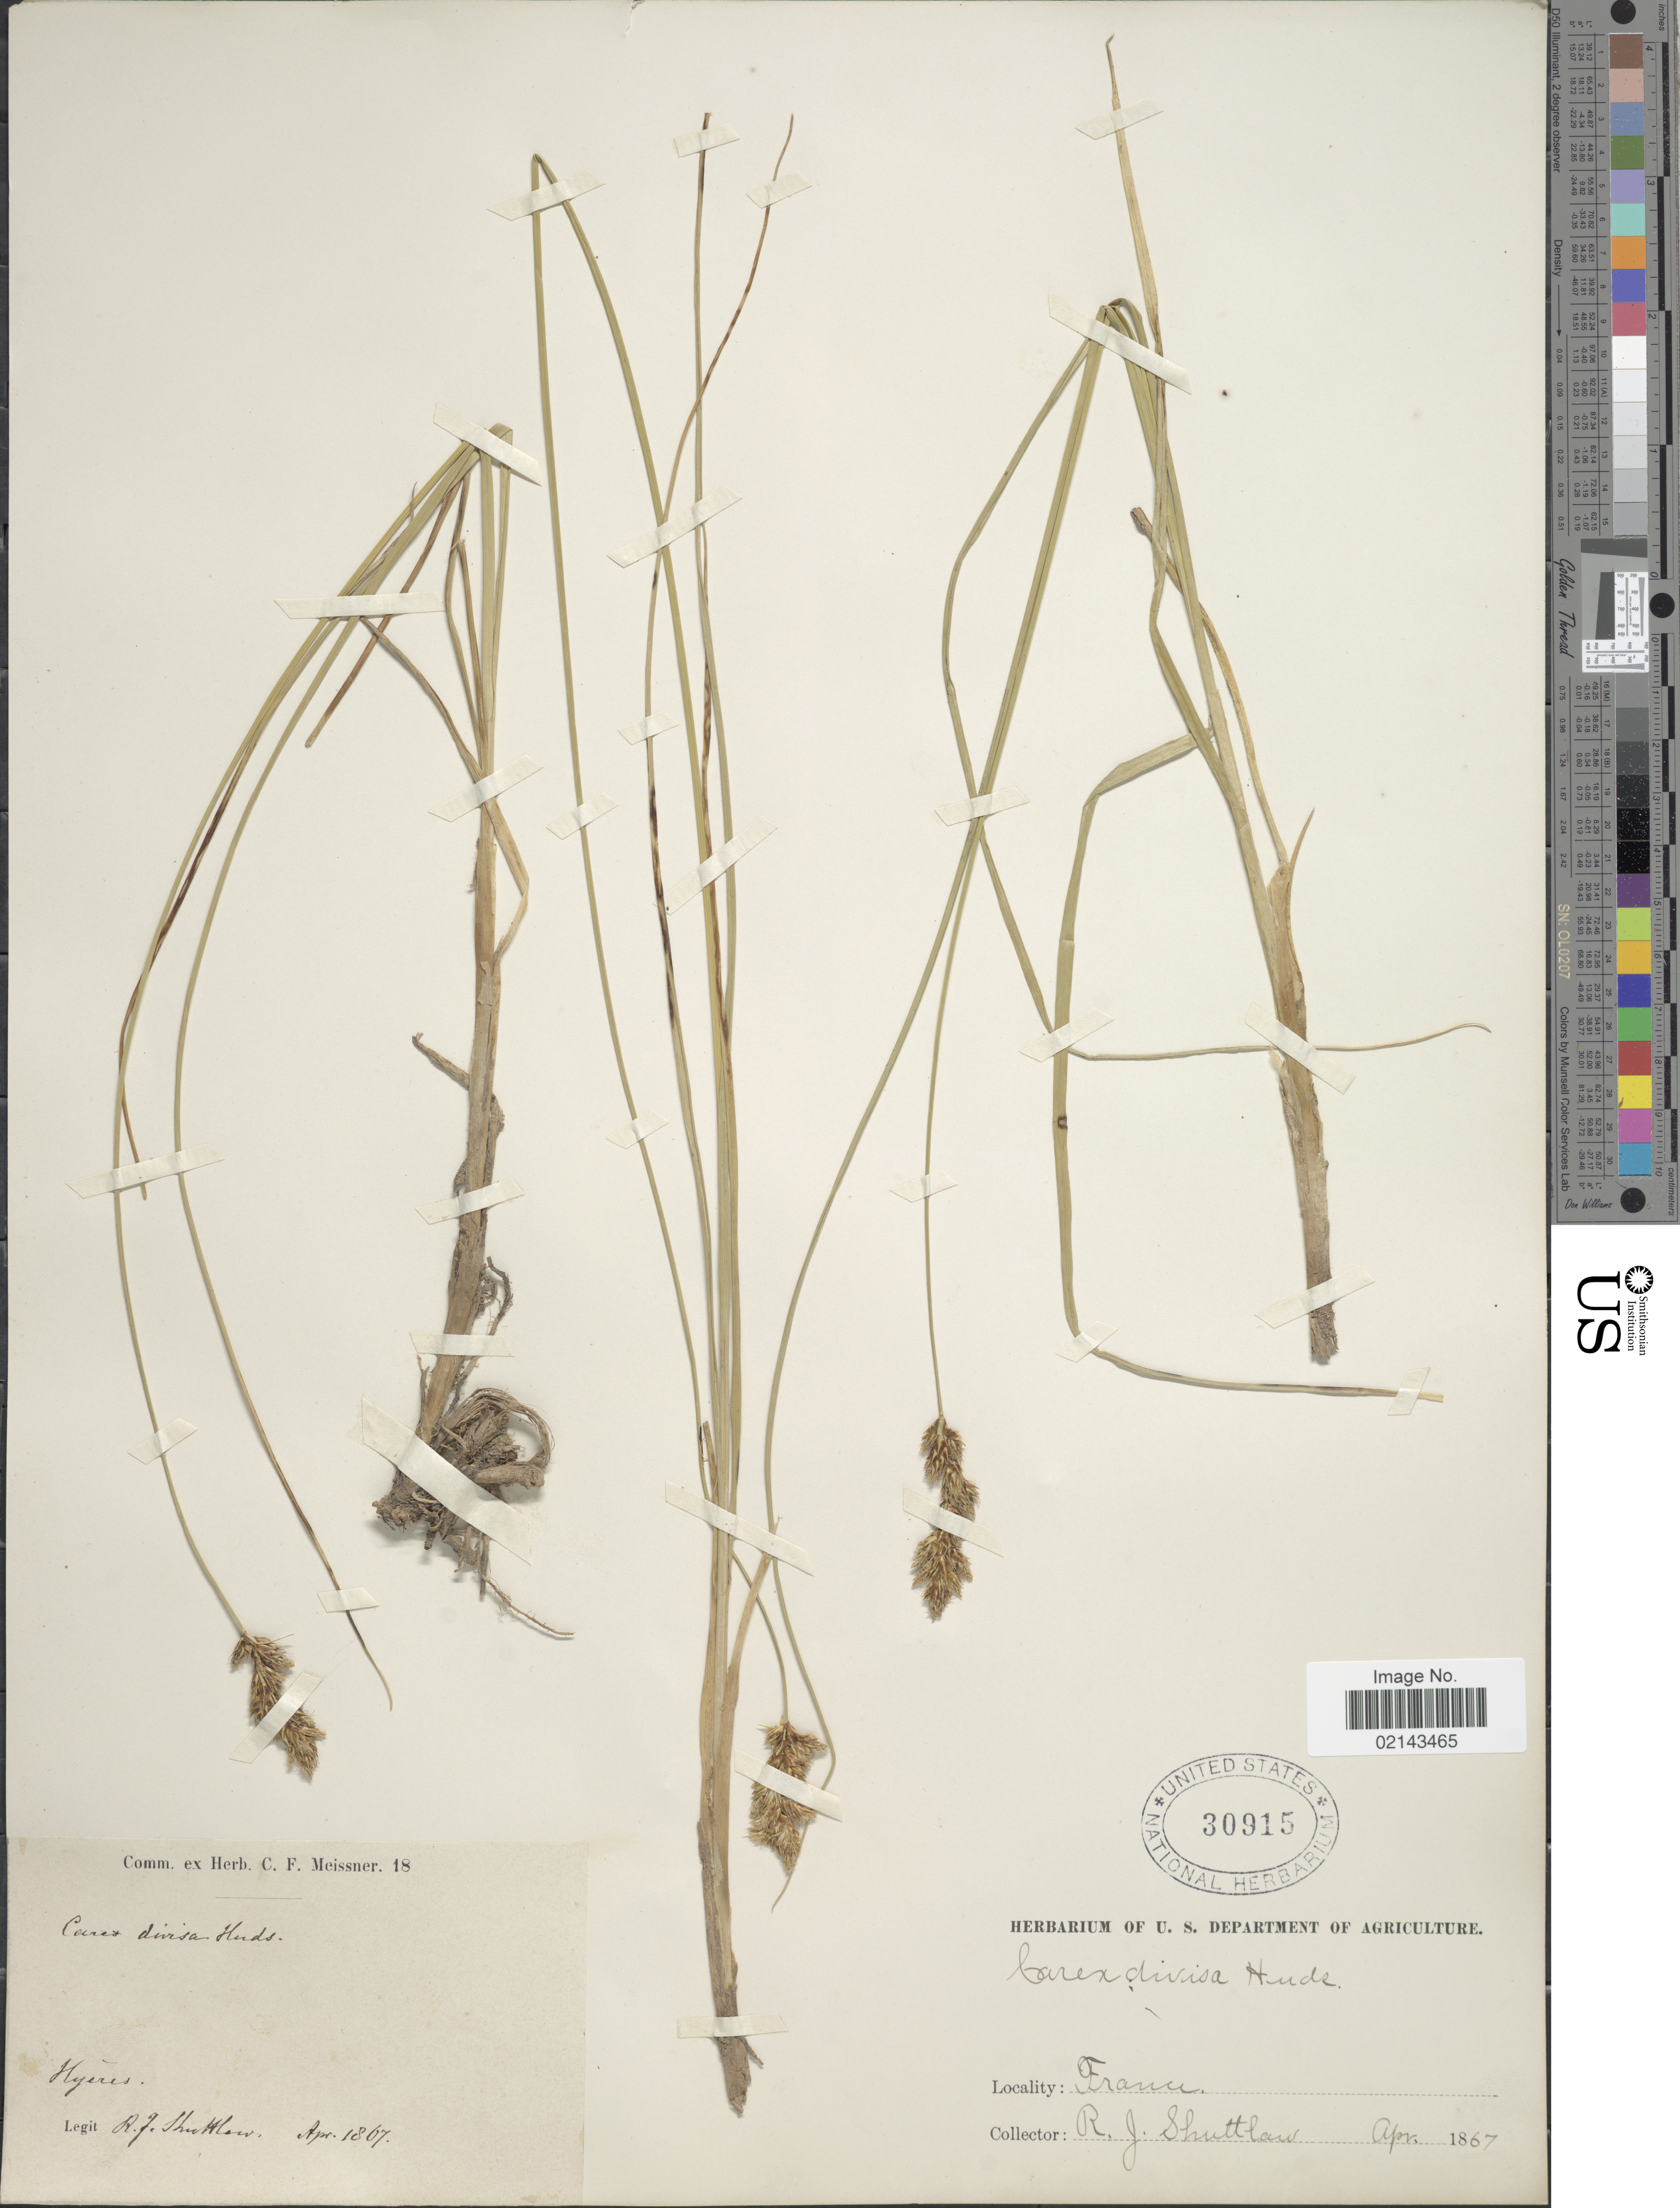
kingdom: Plantae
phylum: Tracheophyta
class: Liliopsida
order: Poales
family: Cyperaceae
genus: Carex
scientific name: Carex divisa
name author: Huds.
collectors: R. Shuttleworth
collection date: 1867-04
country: France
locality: Hyeres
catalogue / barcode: US 30915